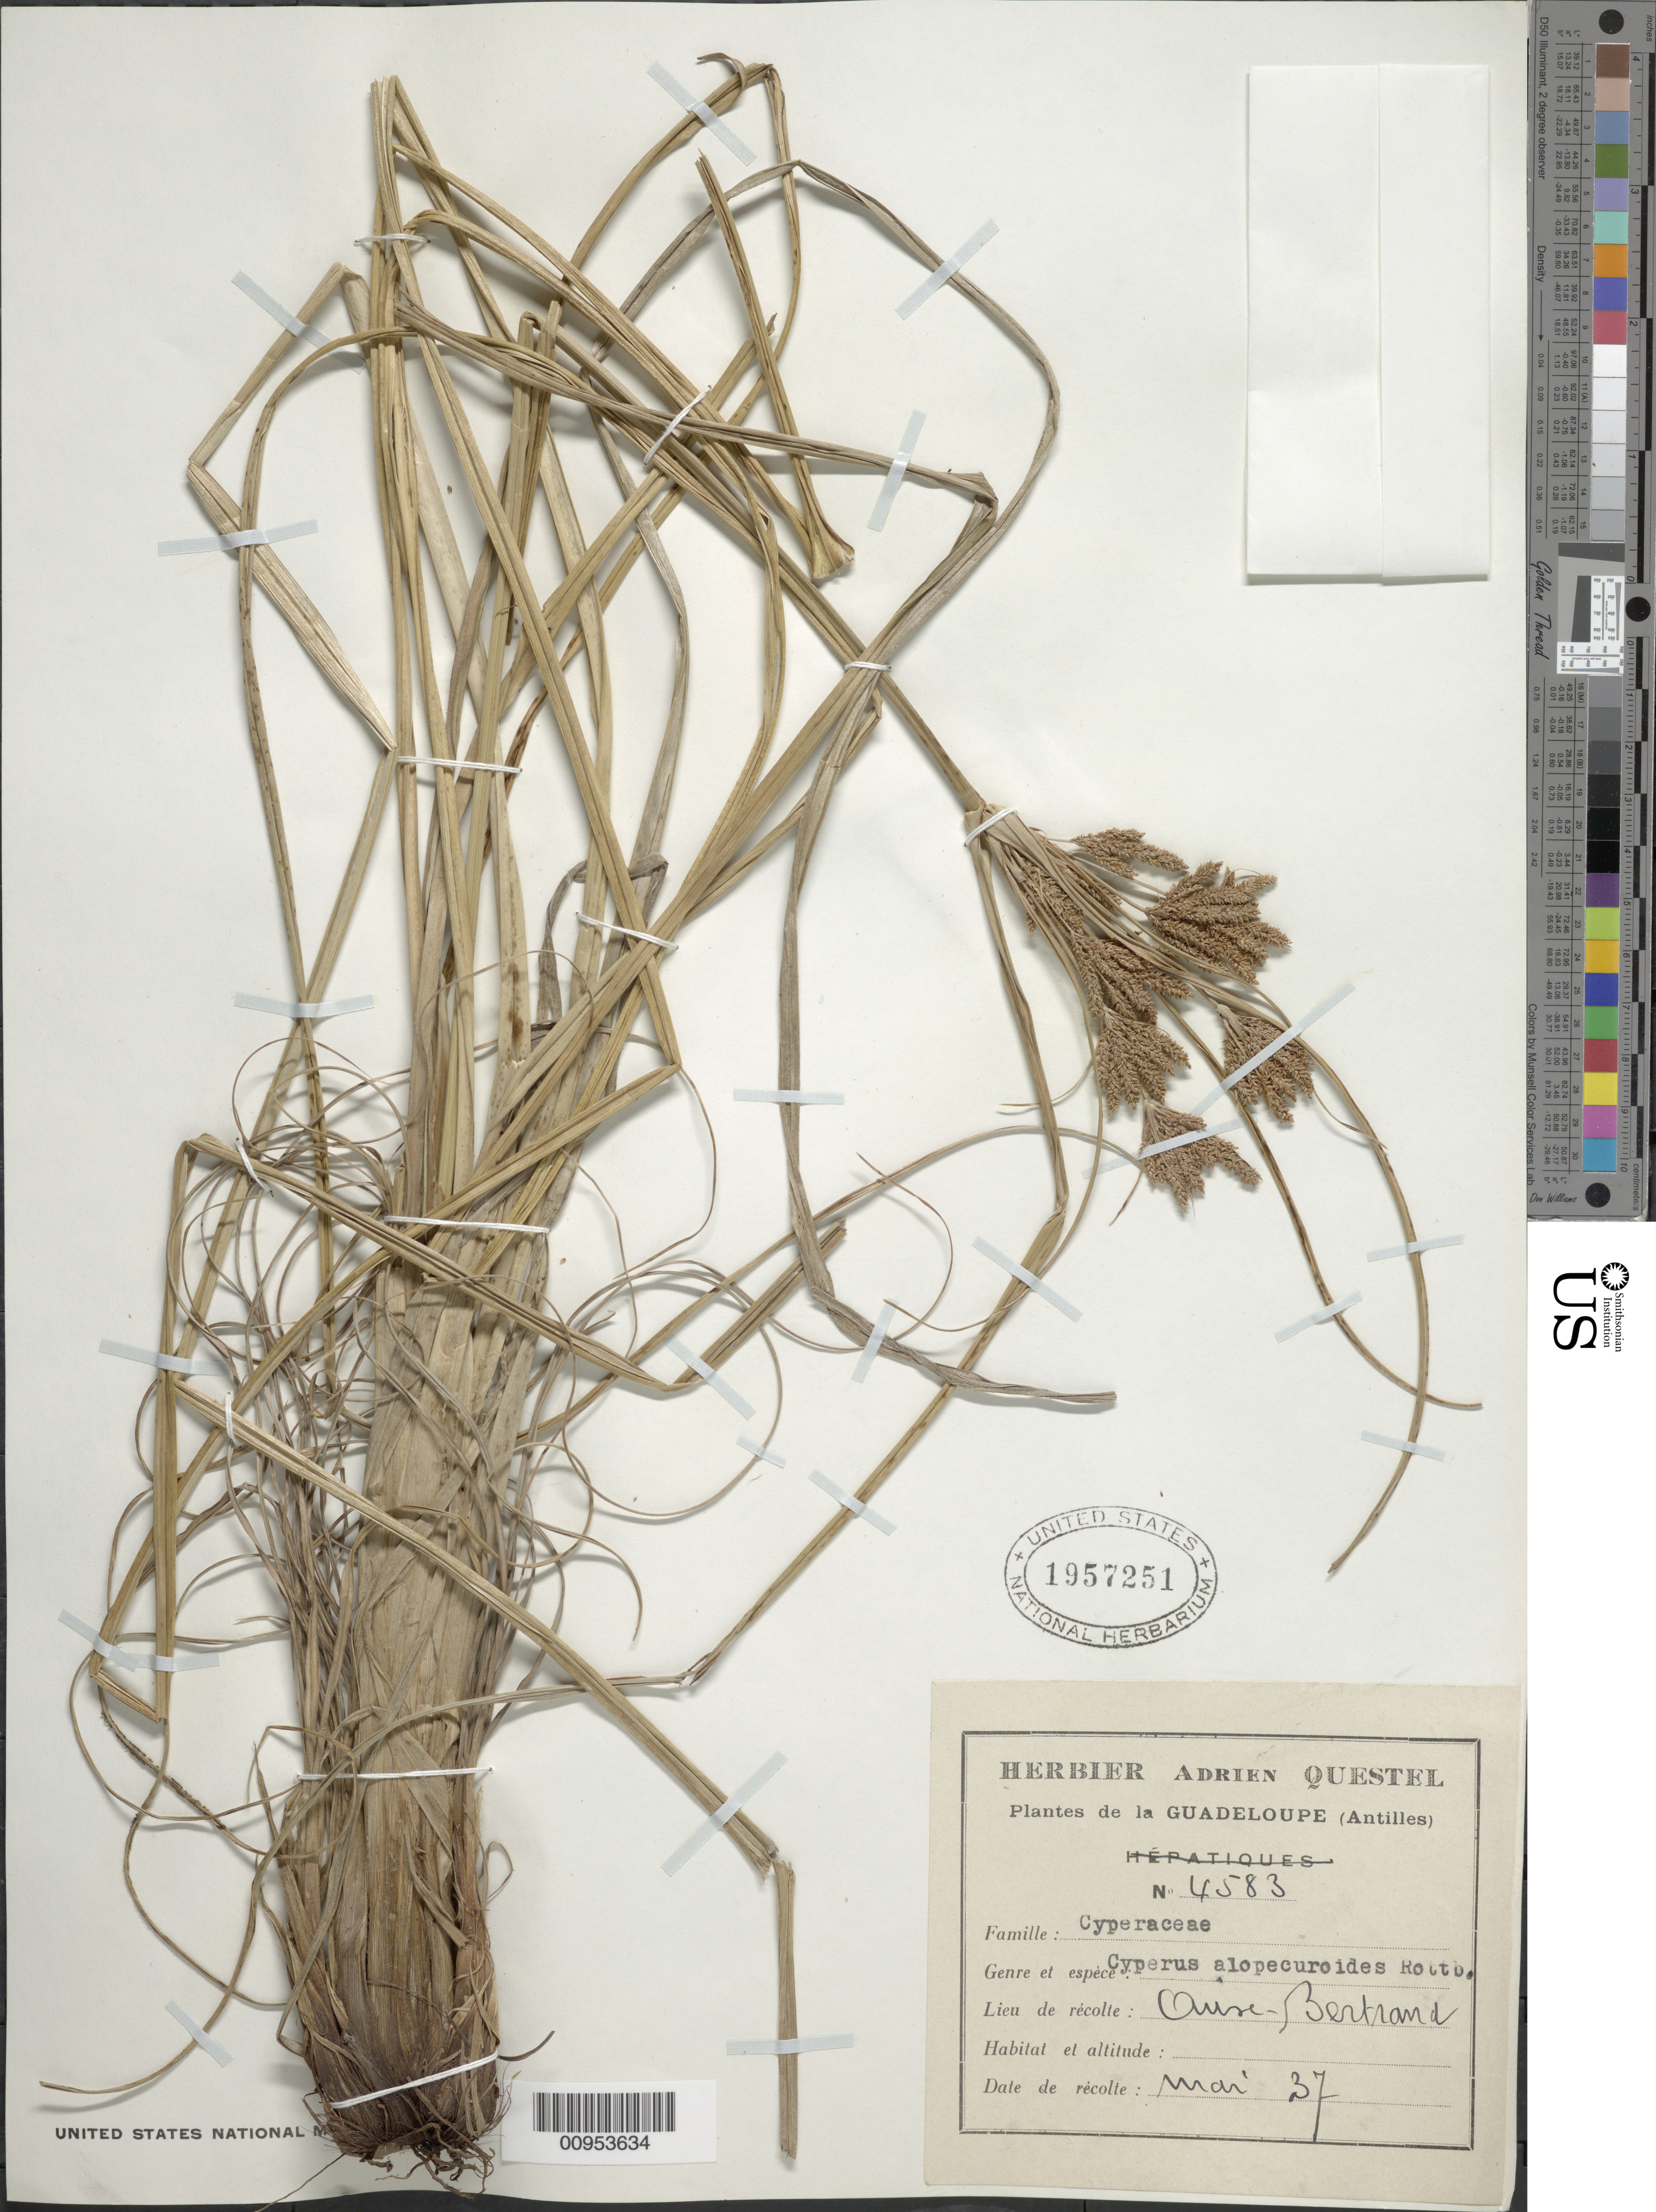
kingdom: Plantae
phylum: Tracheophyta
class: Liliopsida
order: Poales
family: Cyperaceae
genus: Cyperus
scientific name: Cyperus alopecuroides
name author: Rottb.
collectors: A. Questel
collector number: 4583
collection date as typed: May 1937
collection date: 1937-05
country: Guadeloupe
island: Grande Terre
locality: Anse Bertrand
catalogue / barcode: US 1957251